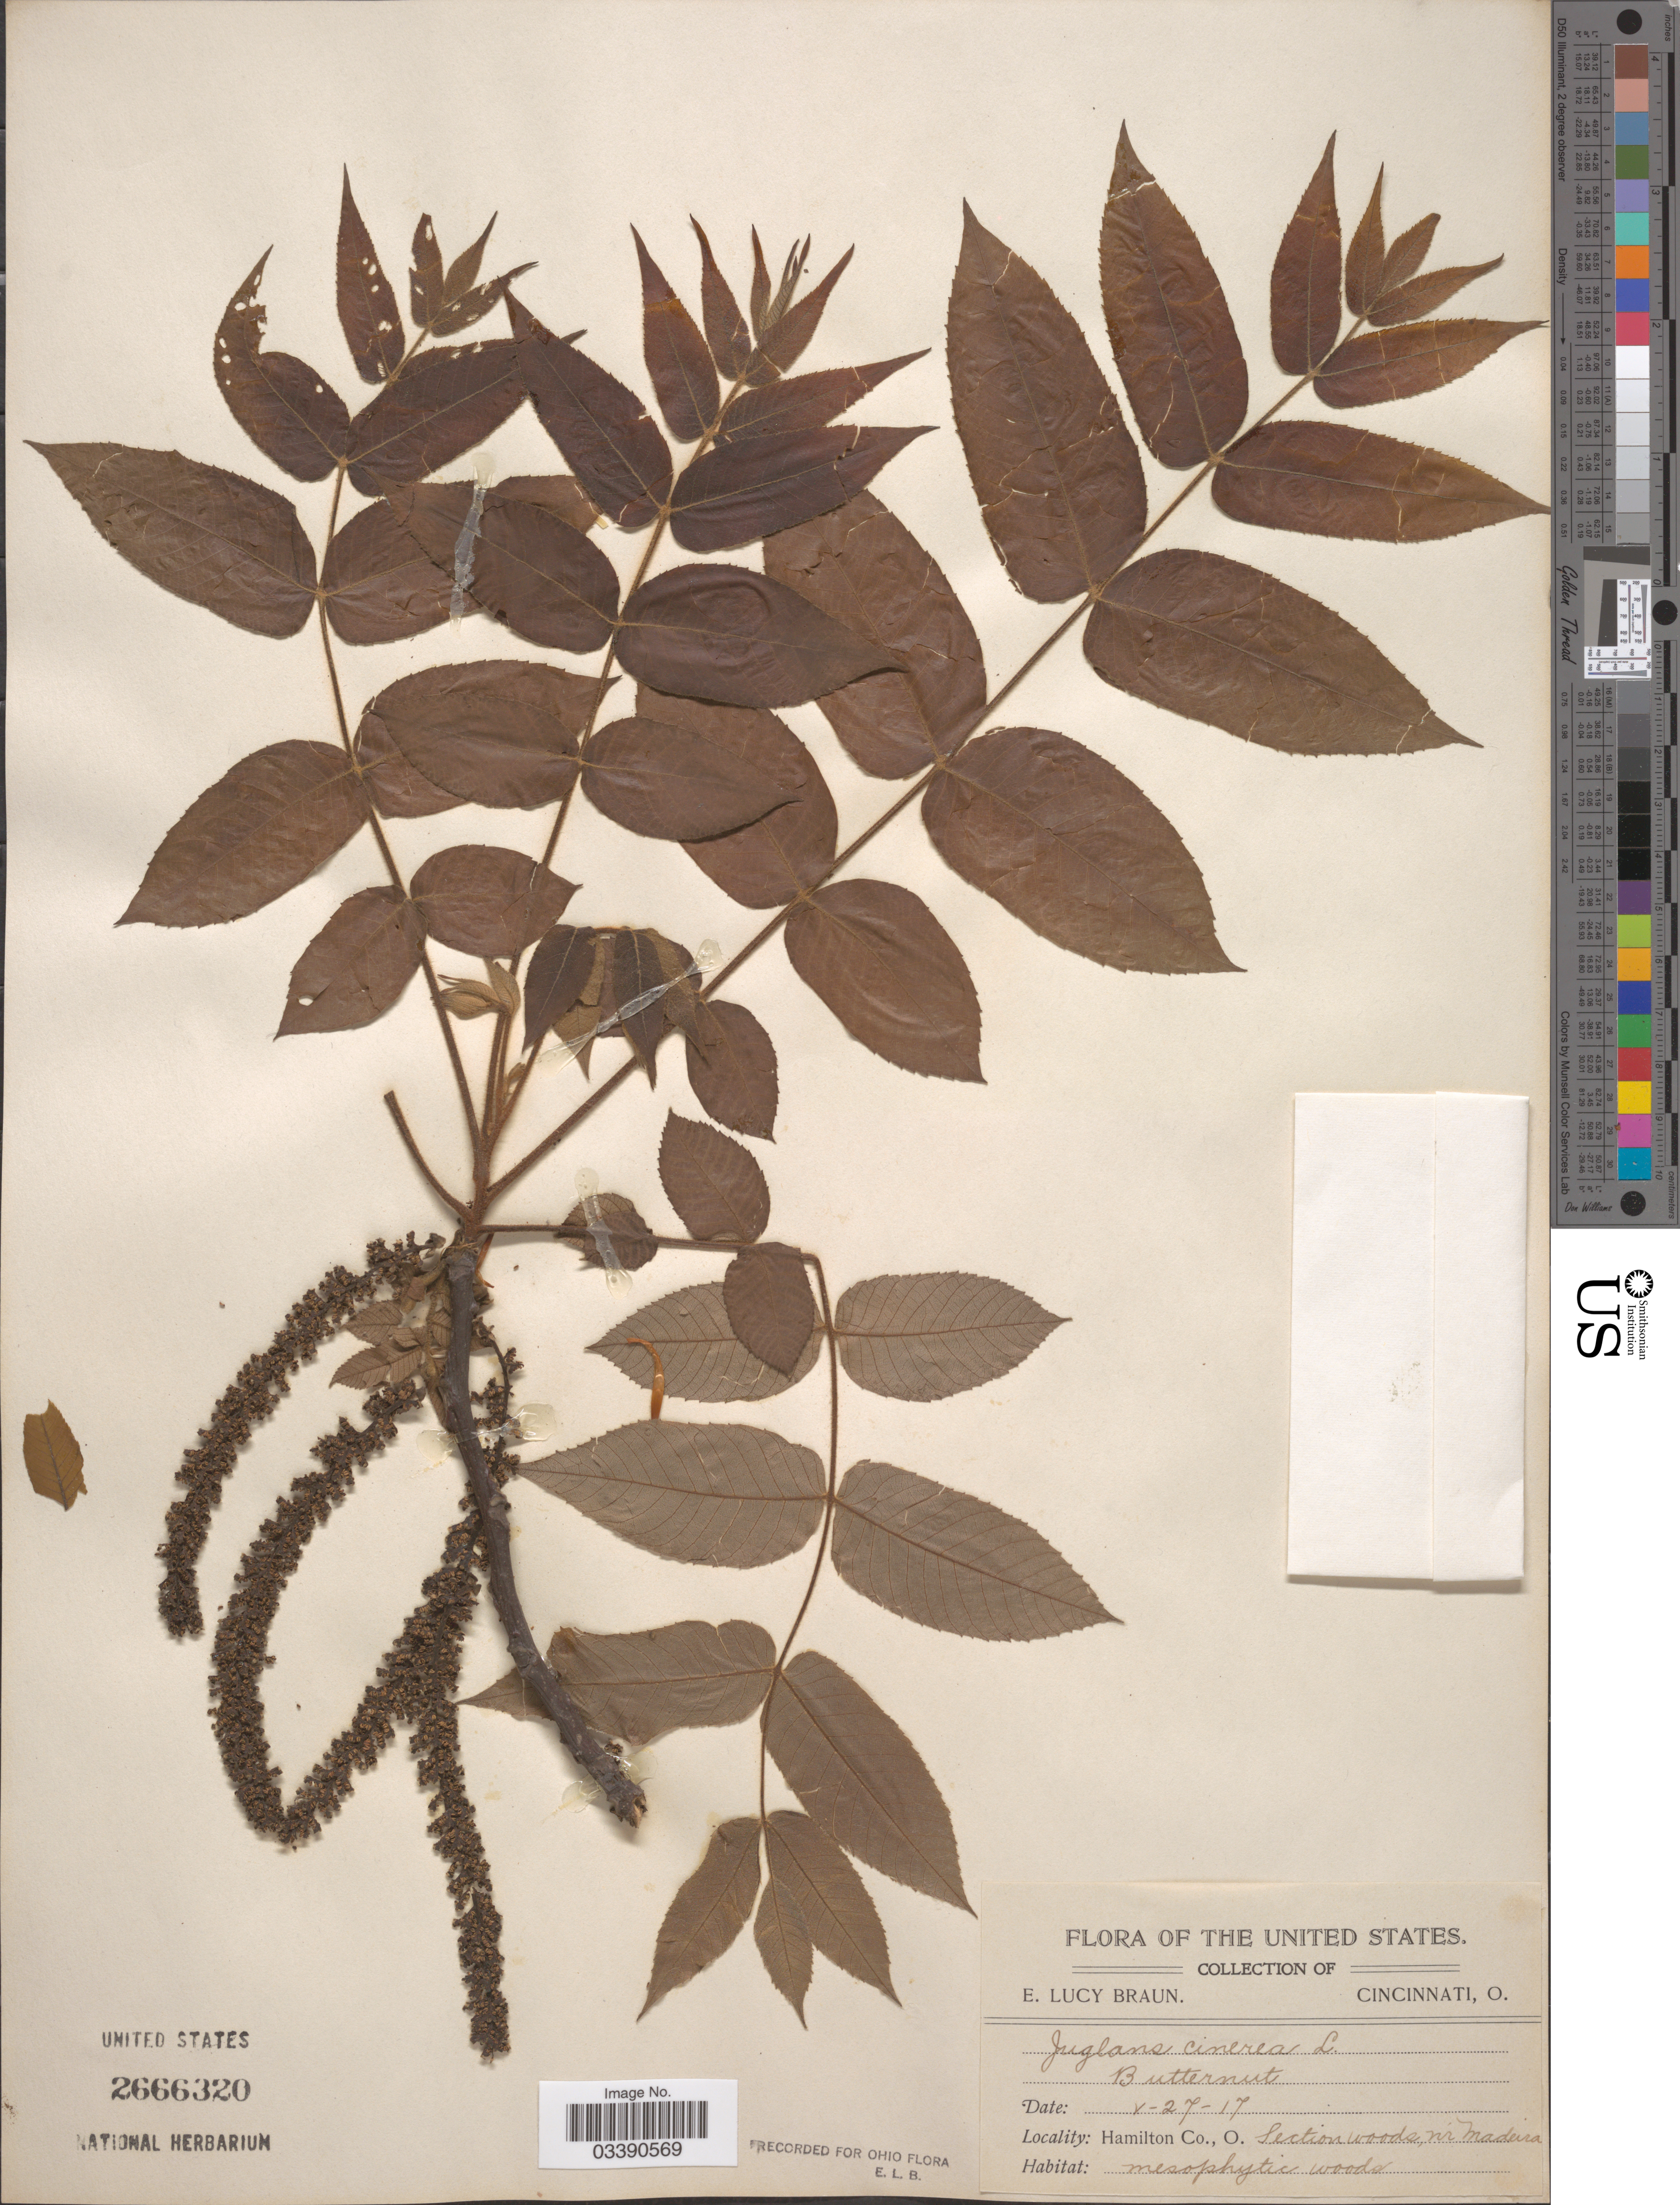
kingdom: Plantae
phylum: Tracheophyta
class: Magnoliopsida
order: Fagales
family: Juglandaceae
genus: Juglans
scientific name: Juglans cinerea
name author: L.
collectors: E. L. Braun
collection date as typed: Transcribed d/m/y: 27/5/17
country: United States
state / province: Ohio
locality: Hamilton Co. Section woods, n'r Madeira.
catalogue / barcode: US 2666320